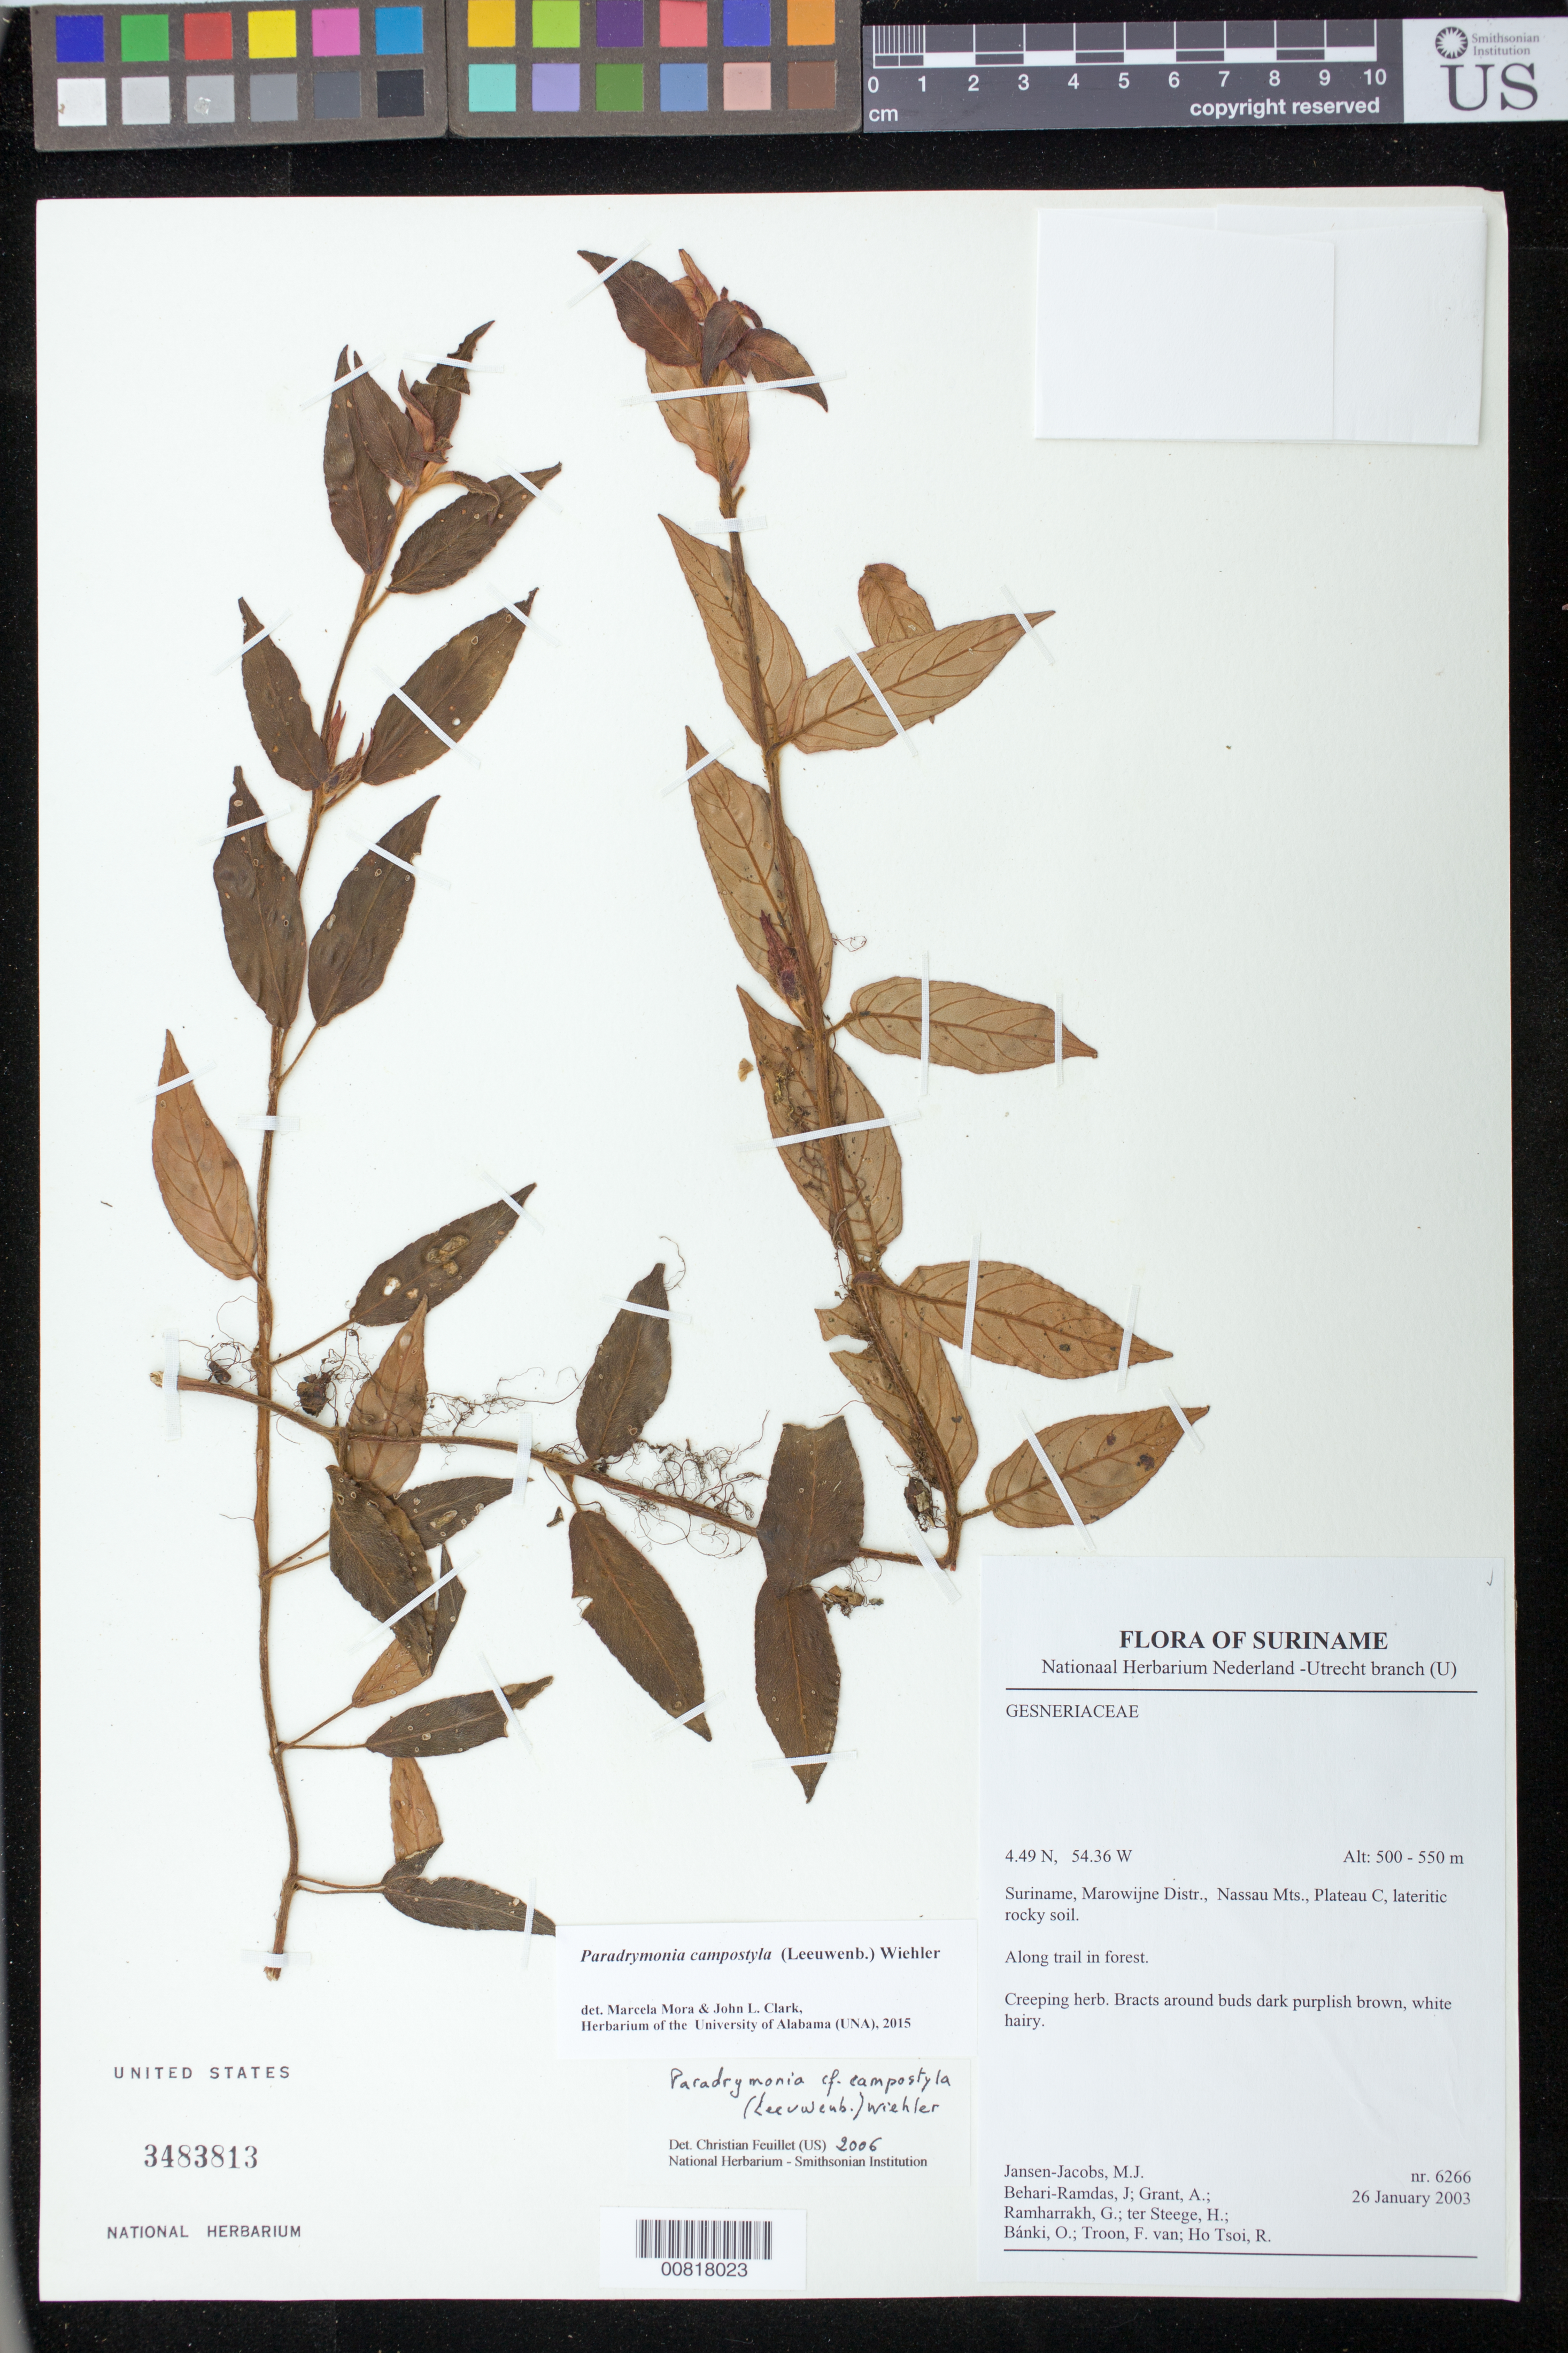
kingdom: Plantae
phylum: Tracheophyta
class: Magnoliopsida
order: Lamiales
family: Gesneriaceae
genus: Paradrymonia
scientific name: Paradrymonia campostyla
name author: (Leeuwenb.) Wiehler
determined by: Mora, M. M.; Clark, J. L.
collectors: M. J. Jansen-Jacobs & et al.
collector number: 6266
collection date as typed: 26 Jan 2003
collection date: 2003-01-26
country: Suriname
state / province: Marowijne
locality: Marowijne Distr., Nassau Mts., Plateau C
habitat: Lateritic rocky soil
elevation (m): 500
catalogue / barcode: US 3483813